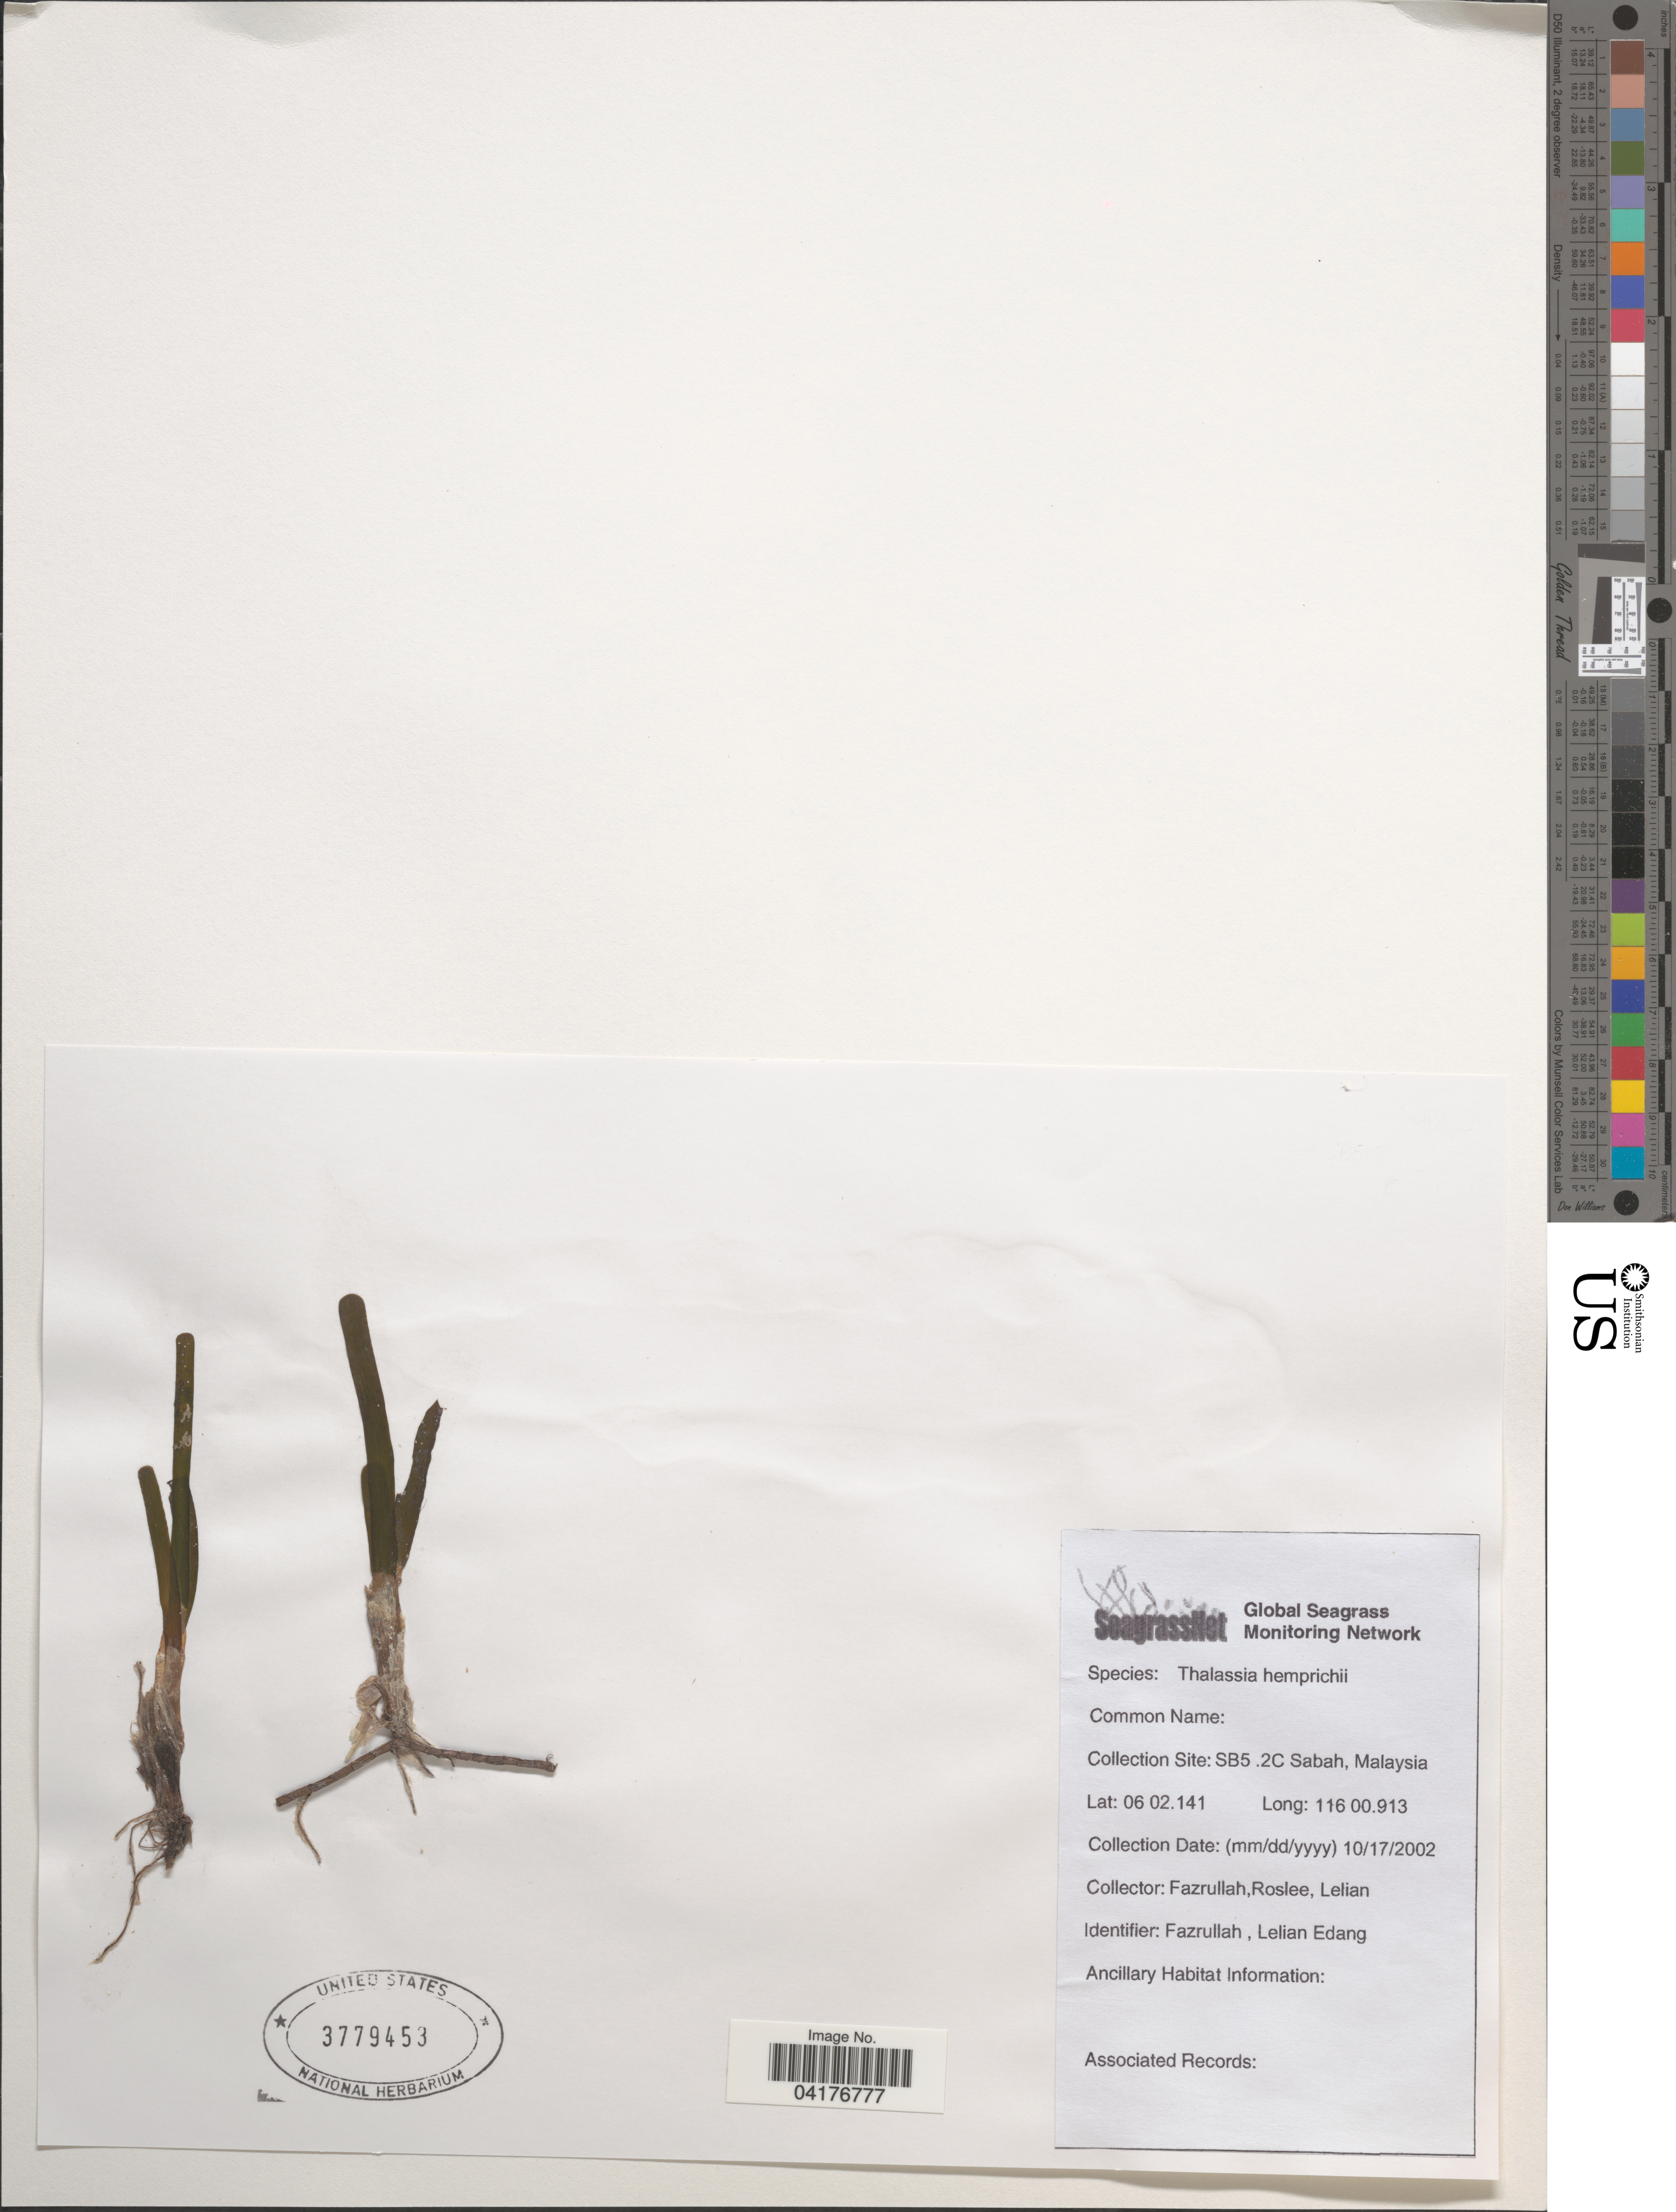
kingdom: Plantae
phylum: Tracheophyta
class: Liliopsida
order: Alismatales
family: Hydrocharitaceae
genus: Enhalus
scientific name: Enhalus acoroides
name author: (L. f.) Royle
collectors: Fazrullah, Roslee & Lelian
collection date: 2002-10-17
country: Malaysia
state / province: Sabah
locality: SB5.2C.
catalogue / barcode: US 3779453